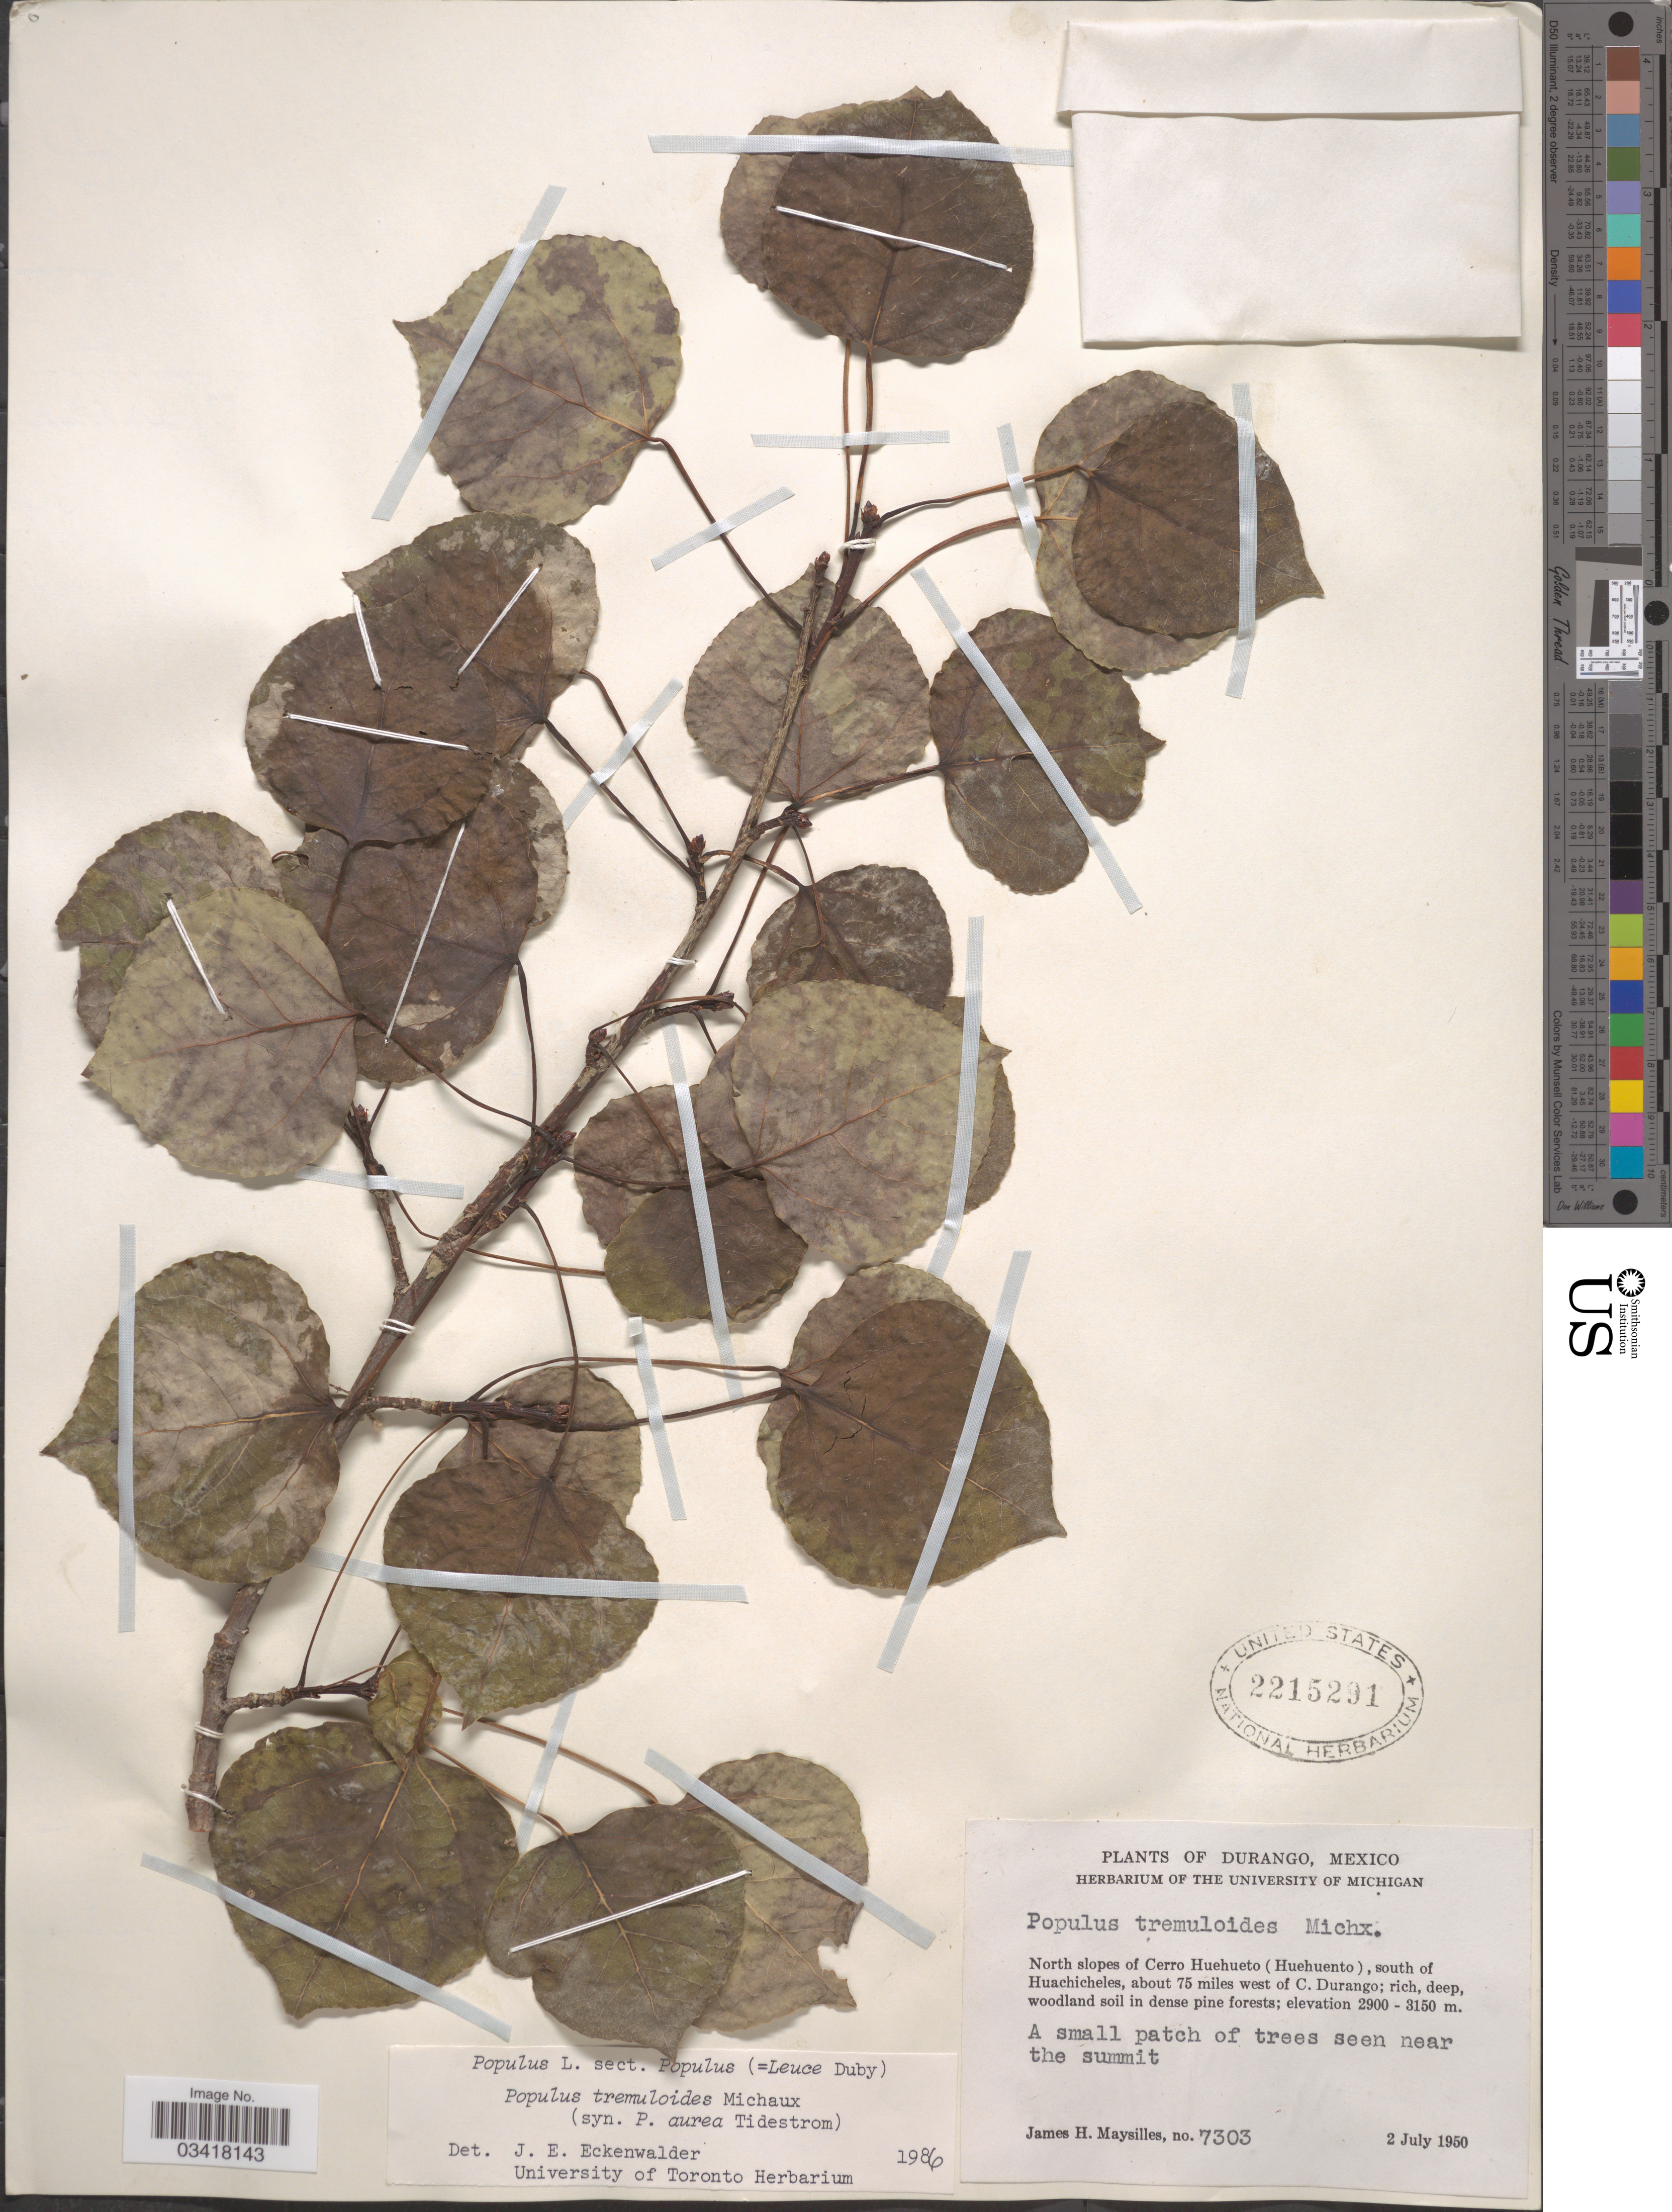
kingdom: Plantae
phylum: Tracheophyta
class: Magnoliopsida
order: Malpighiales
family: Salicaceae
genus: Populus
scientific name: Populus tremuloides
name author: Michx.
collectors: J. Maysilles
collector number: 7303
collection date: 1950-07-02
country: Mexico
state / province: Durango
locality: North slopes of Cerro Huehueto (Huehuento), south of Huachicheles, about 75 miles west of C. Durango.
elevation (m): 2900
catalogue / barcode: US 2215291